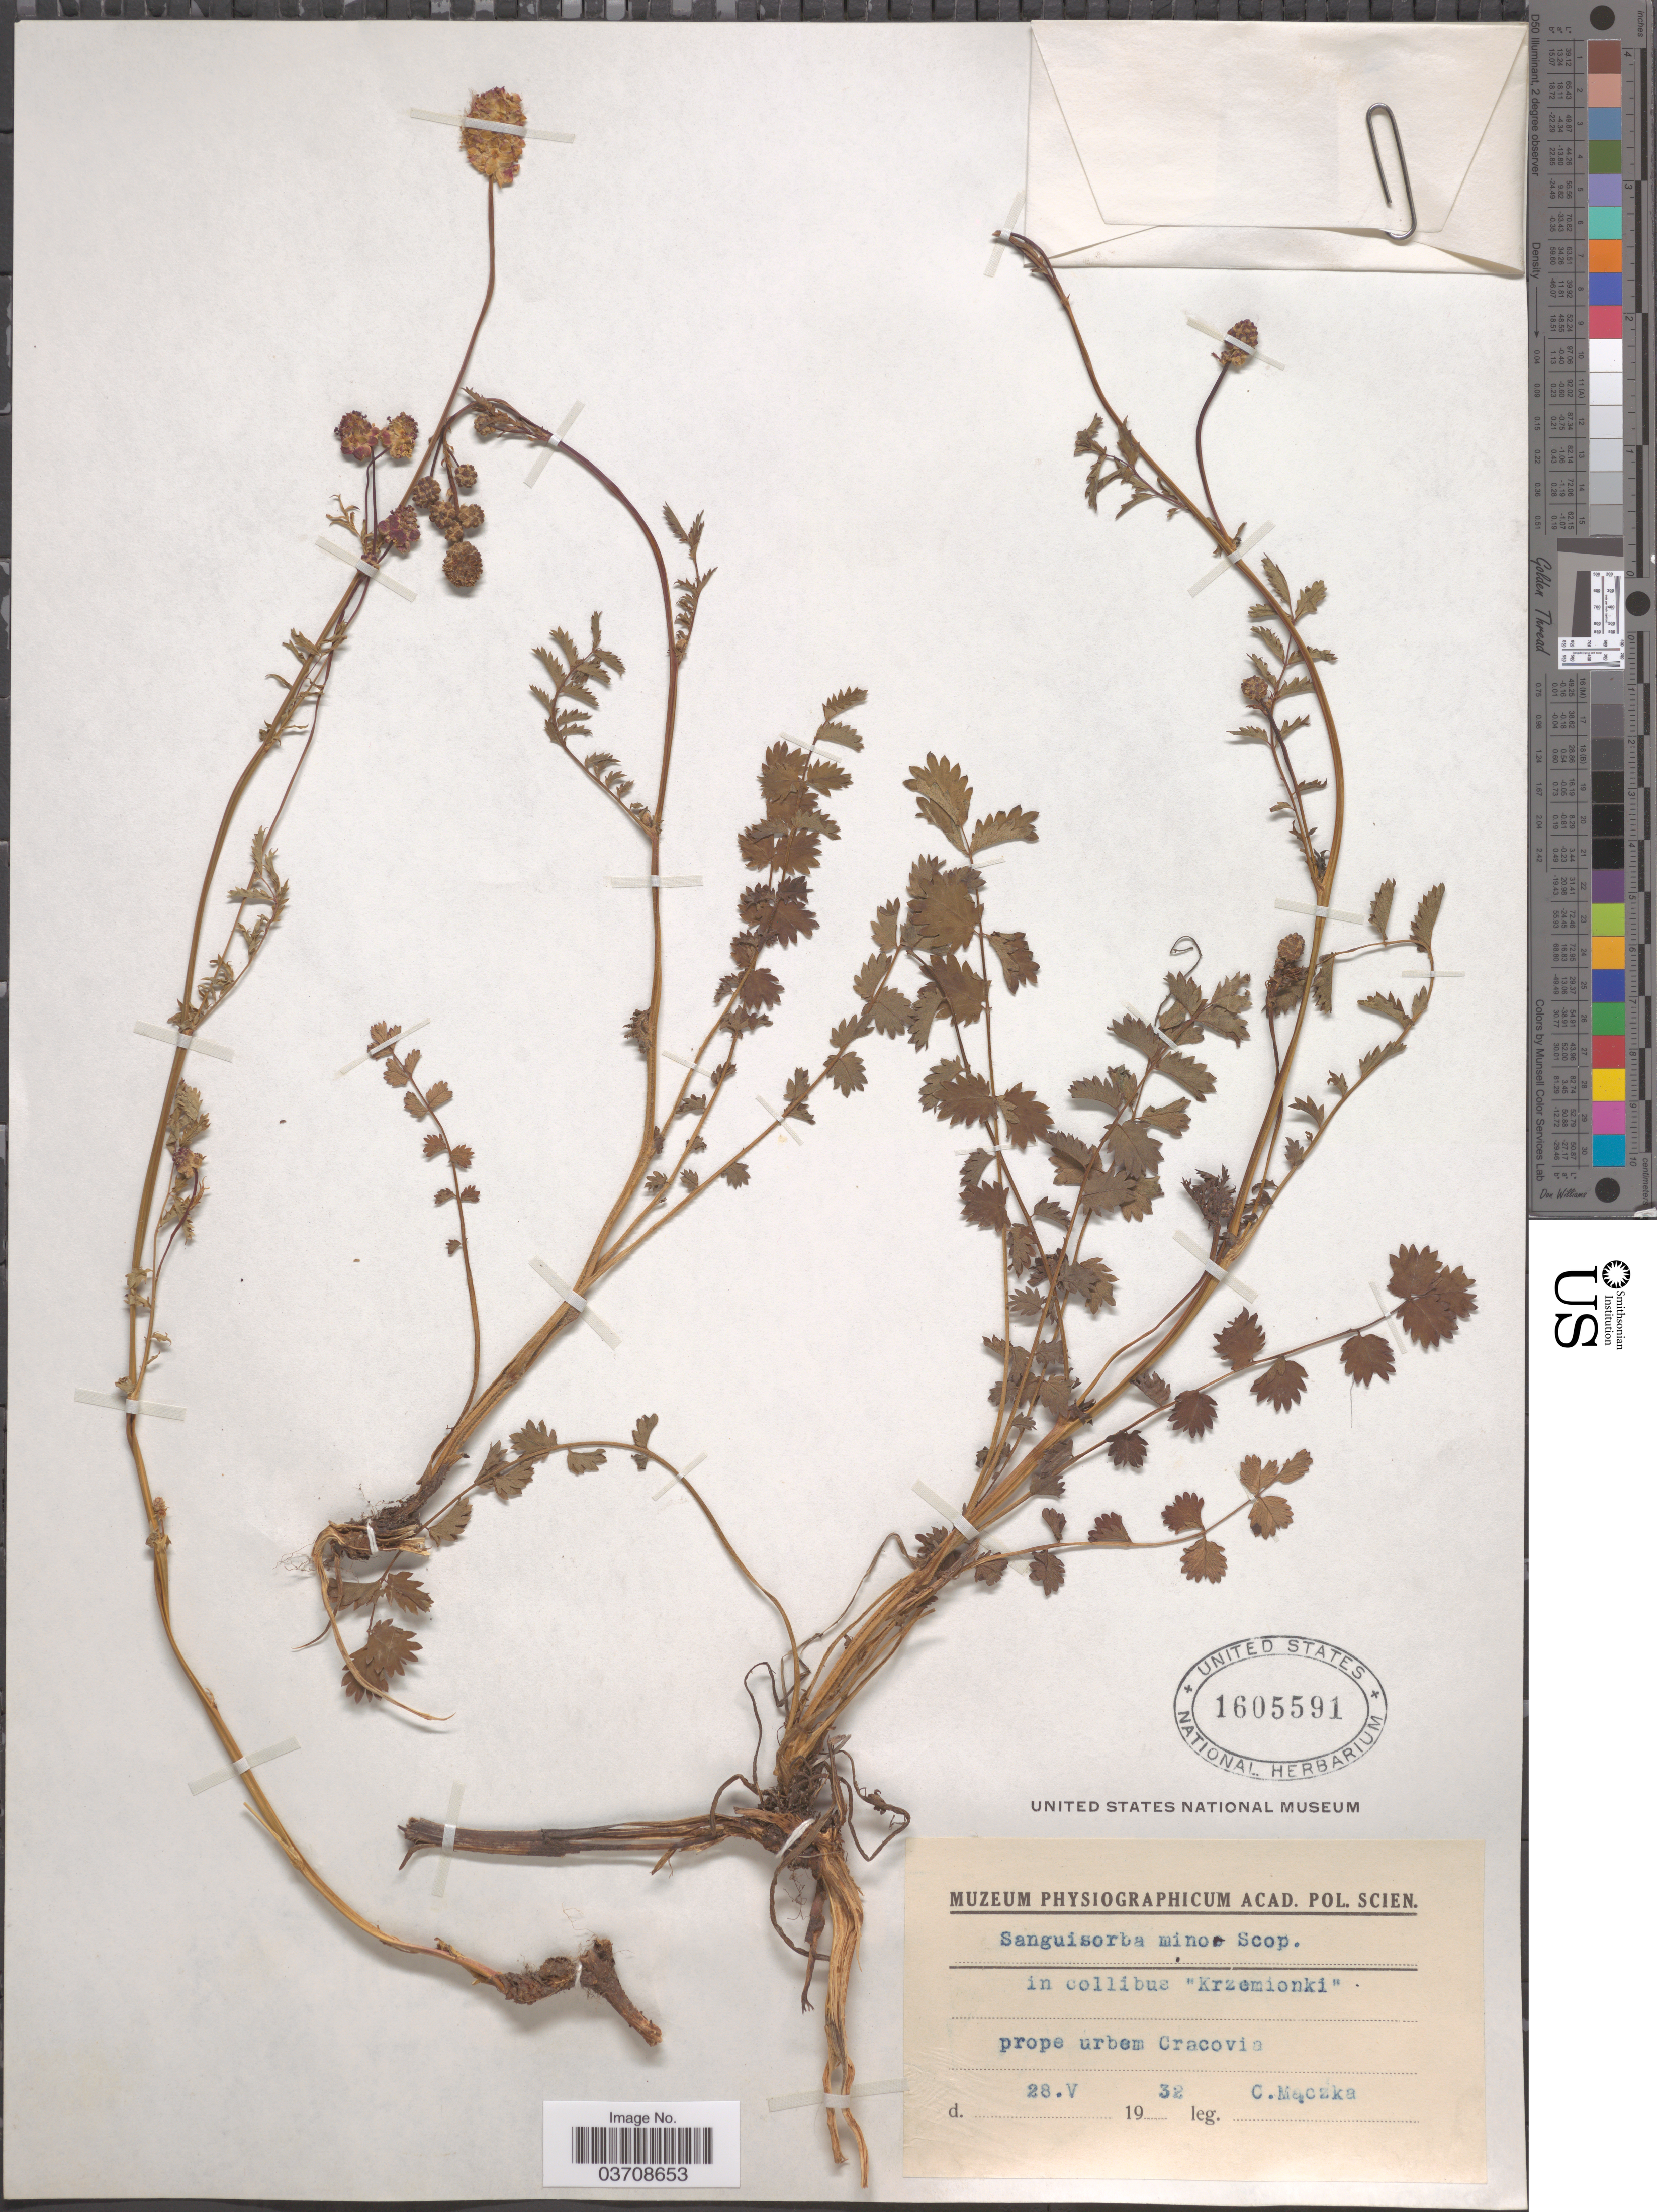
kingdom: Plantae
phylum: Tracheophyta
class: Magnoliopsida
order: Rosales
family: Rosaceae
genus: Sanguisorba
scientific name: Sanguisorba minor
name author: Scop.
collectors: C. Mączka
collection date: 1932-05-28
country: Poland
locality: In collibus "Krzemionki" prope urbem Cracovia.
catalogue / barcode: US 1605591